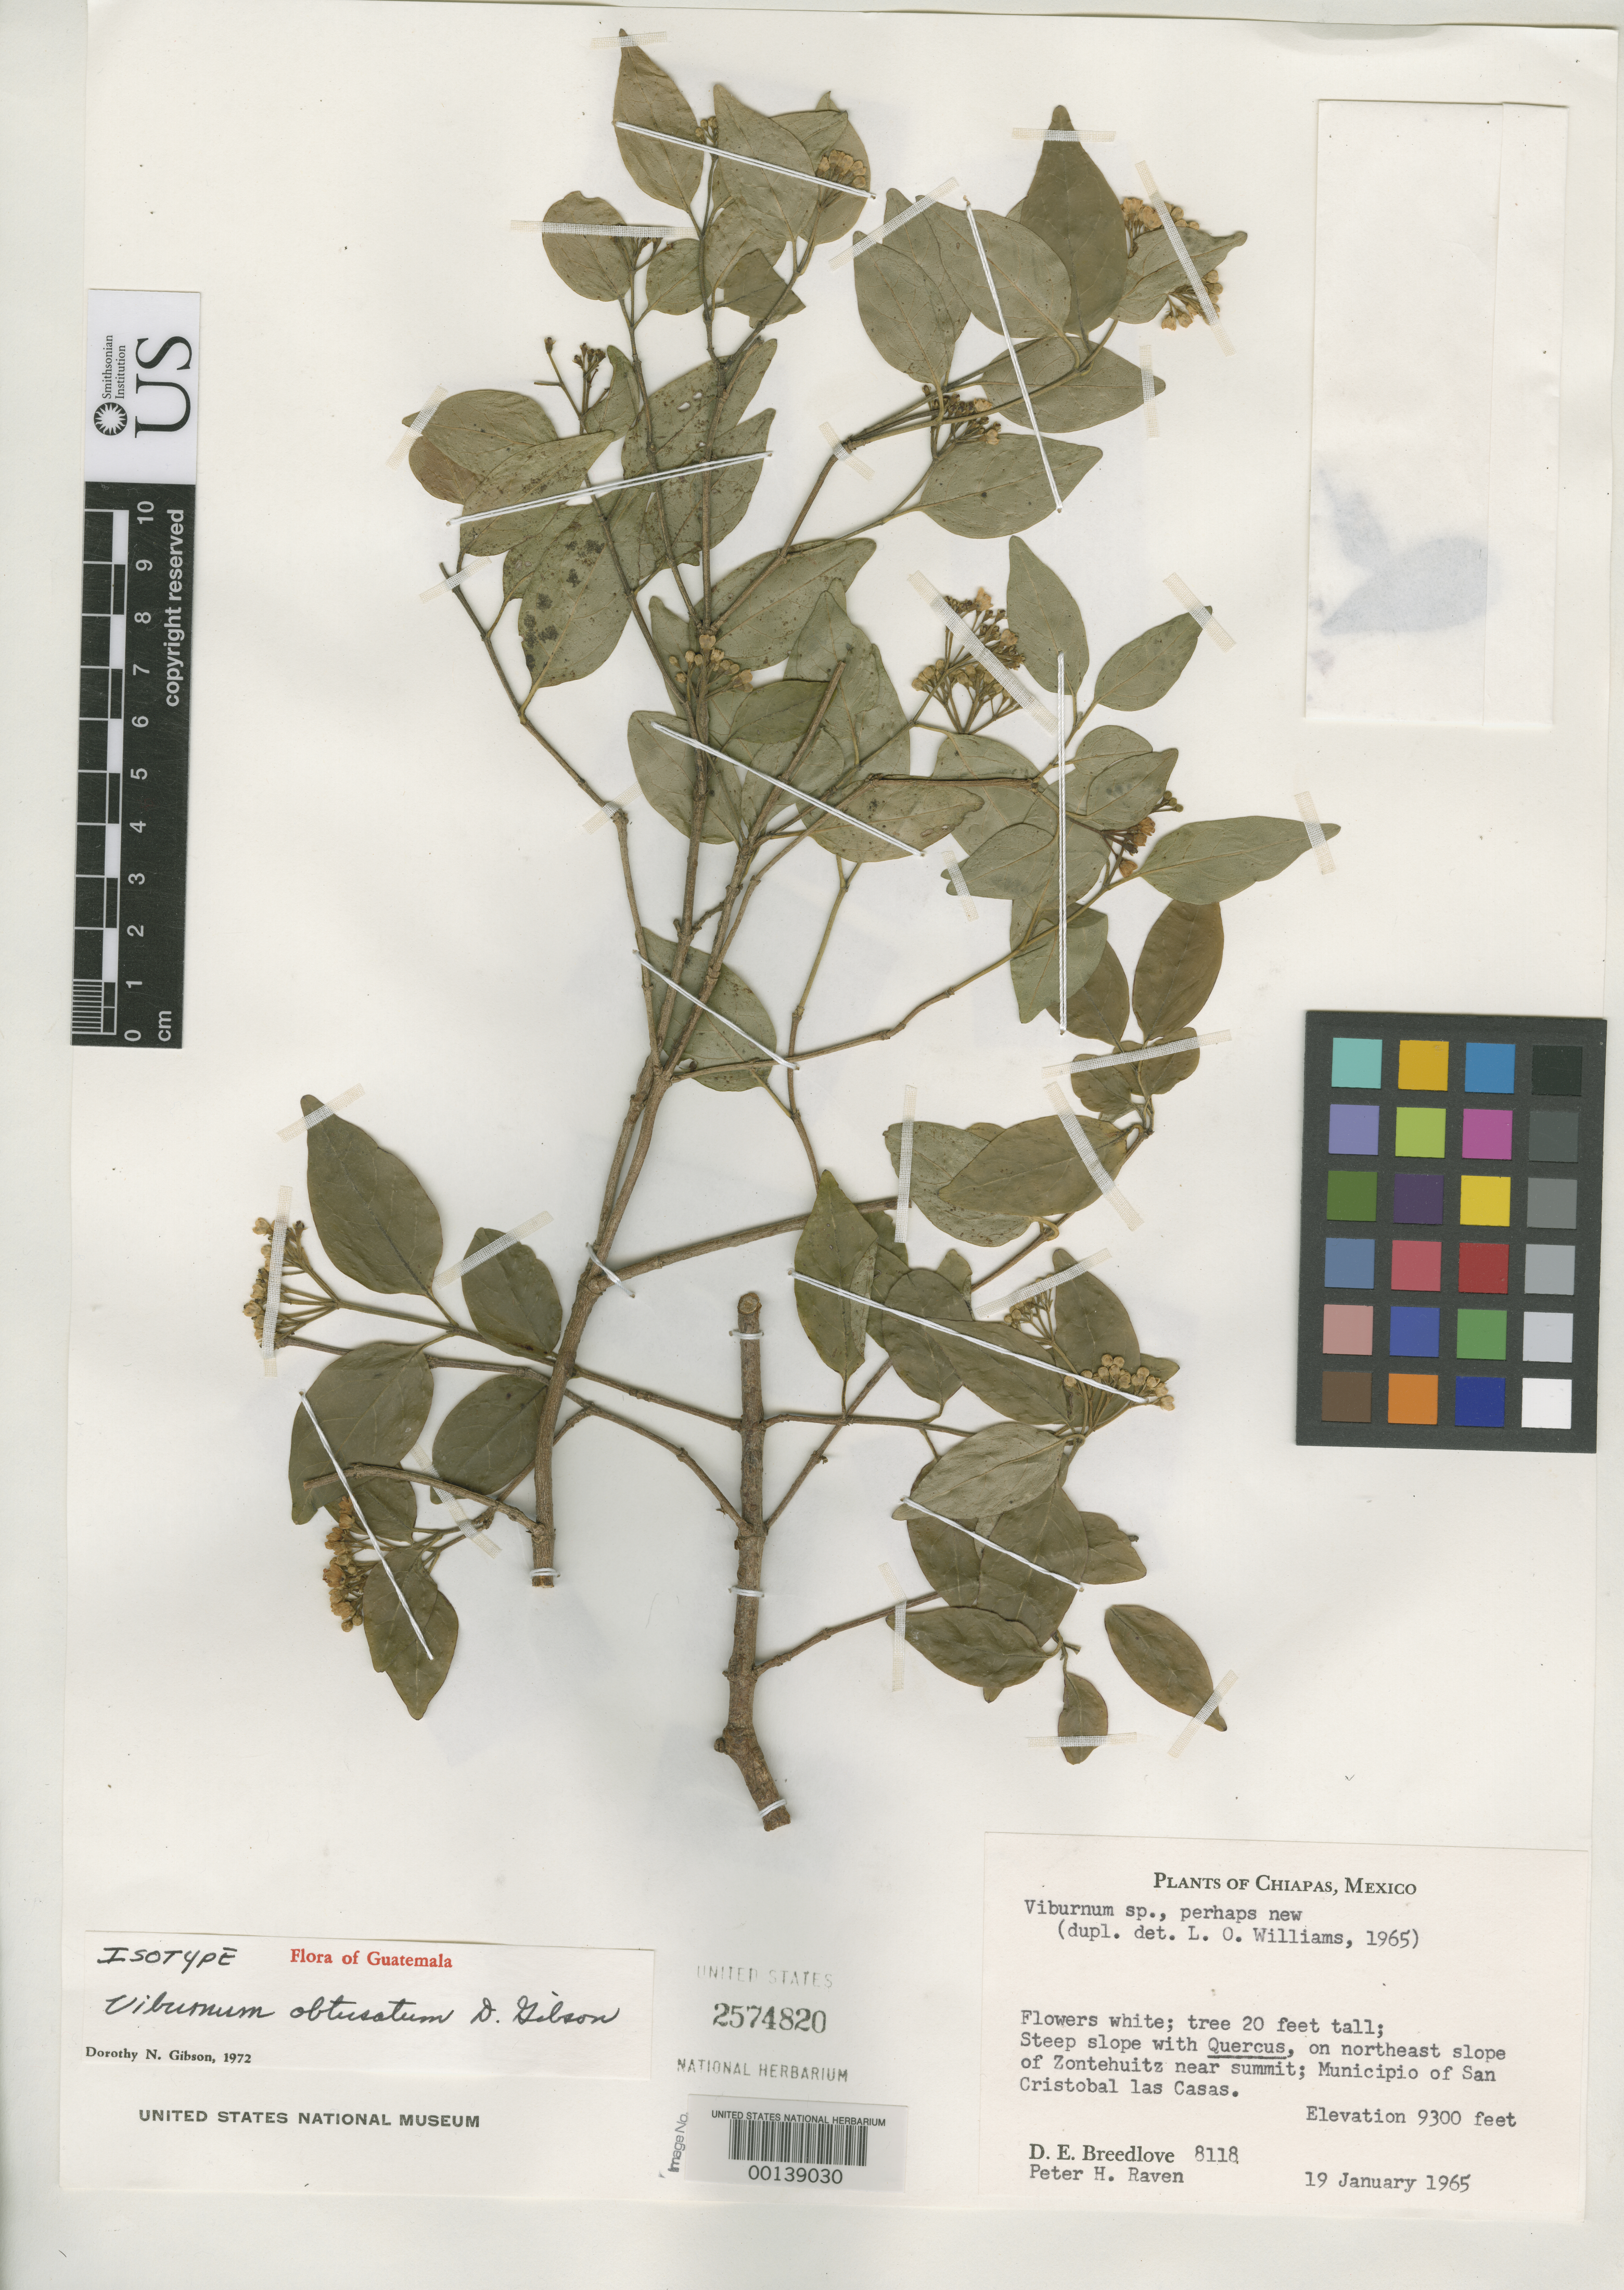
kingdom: Plantae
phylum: Tracheophyta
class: Magnoliopsida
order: Dipsacales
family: Viburnaceae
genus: Viburnum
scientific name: Viburnum obtusatum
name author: D.N. Gibson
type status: Isotype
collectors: D. E. Breedlove & P. H. Raven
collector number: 8118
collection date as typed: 19 Jan 1965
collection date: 1965-01-19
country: Mexico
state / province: Chiapas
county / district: San Cristóbal de Las Casas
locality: San Cristobal Las Casas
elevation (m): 2835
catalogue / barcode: US 2574820